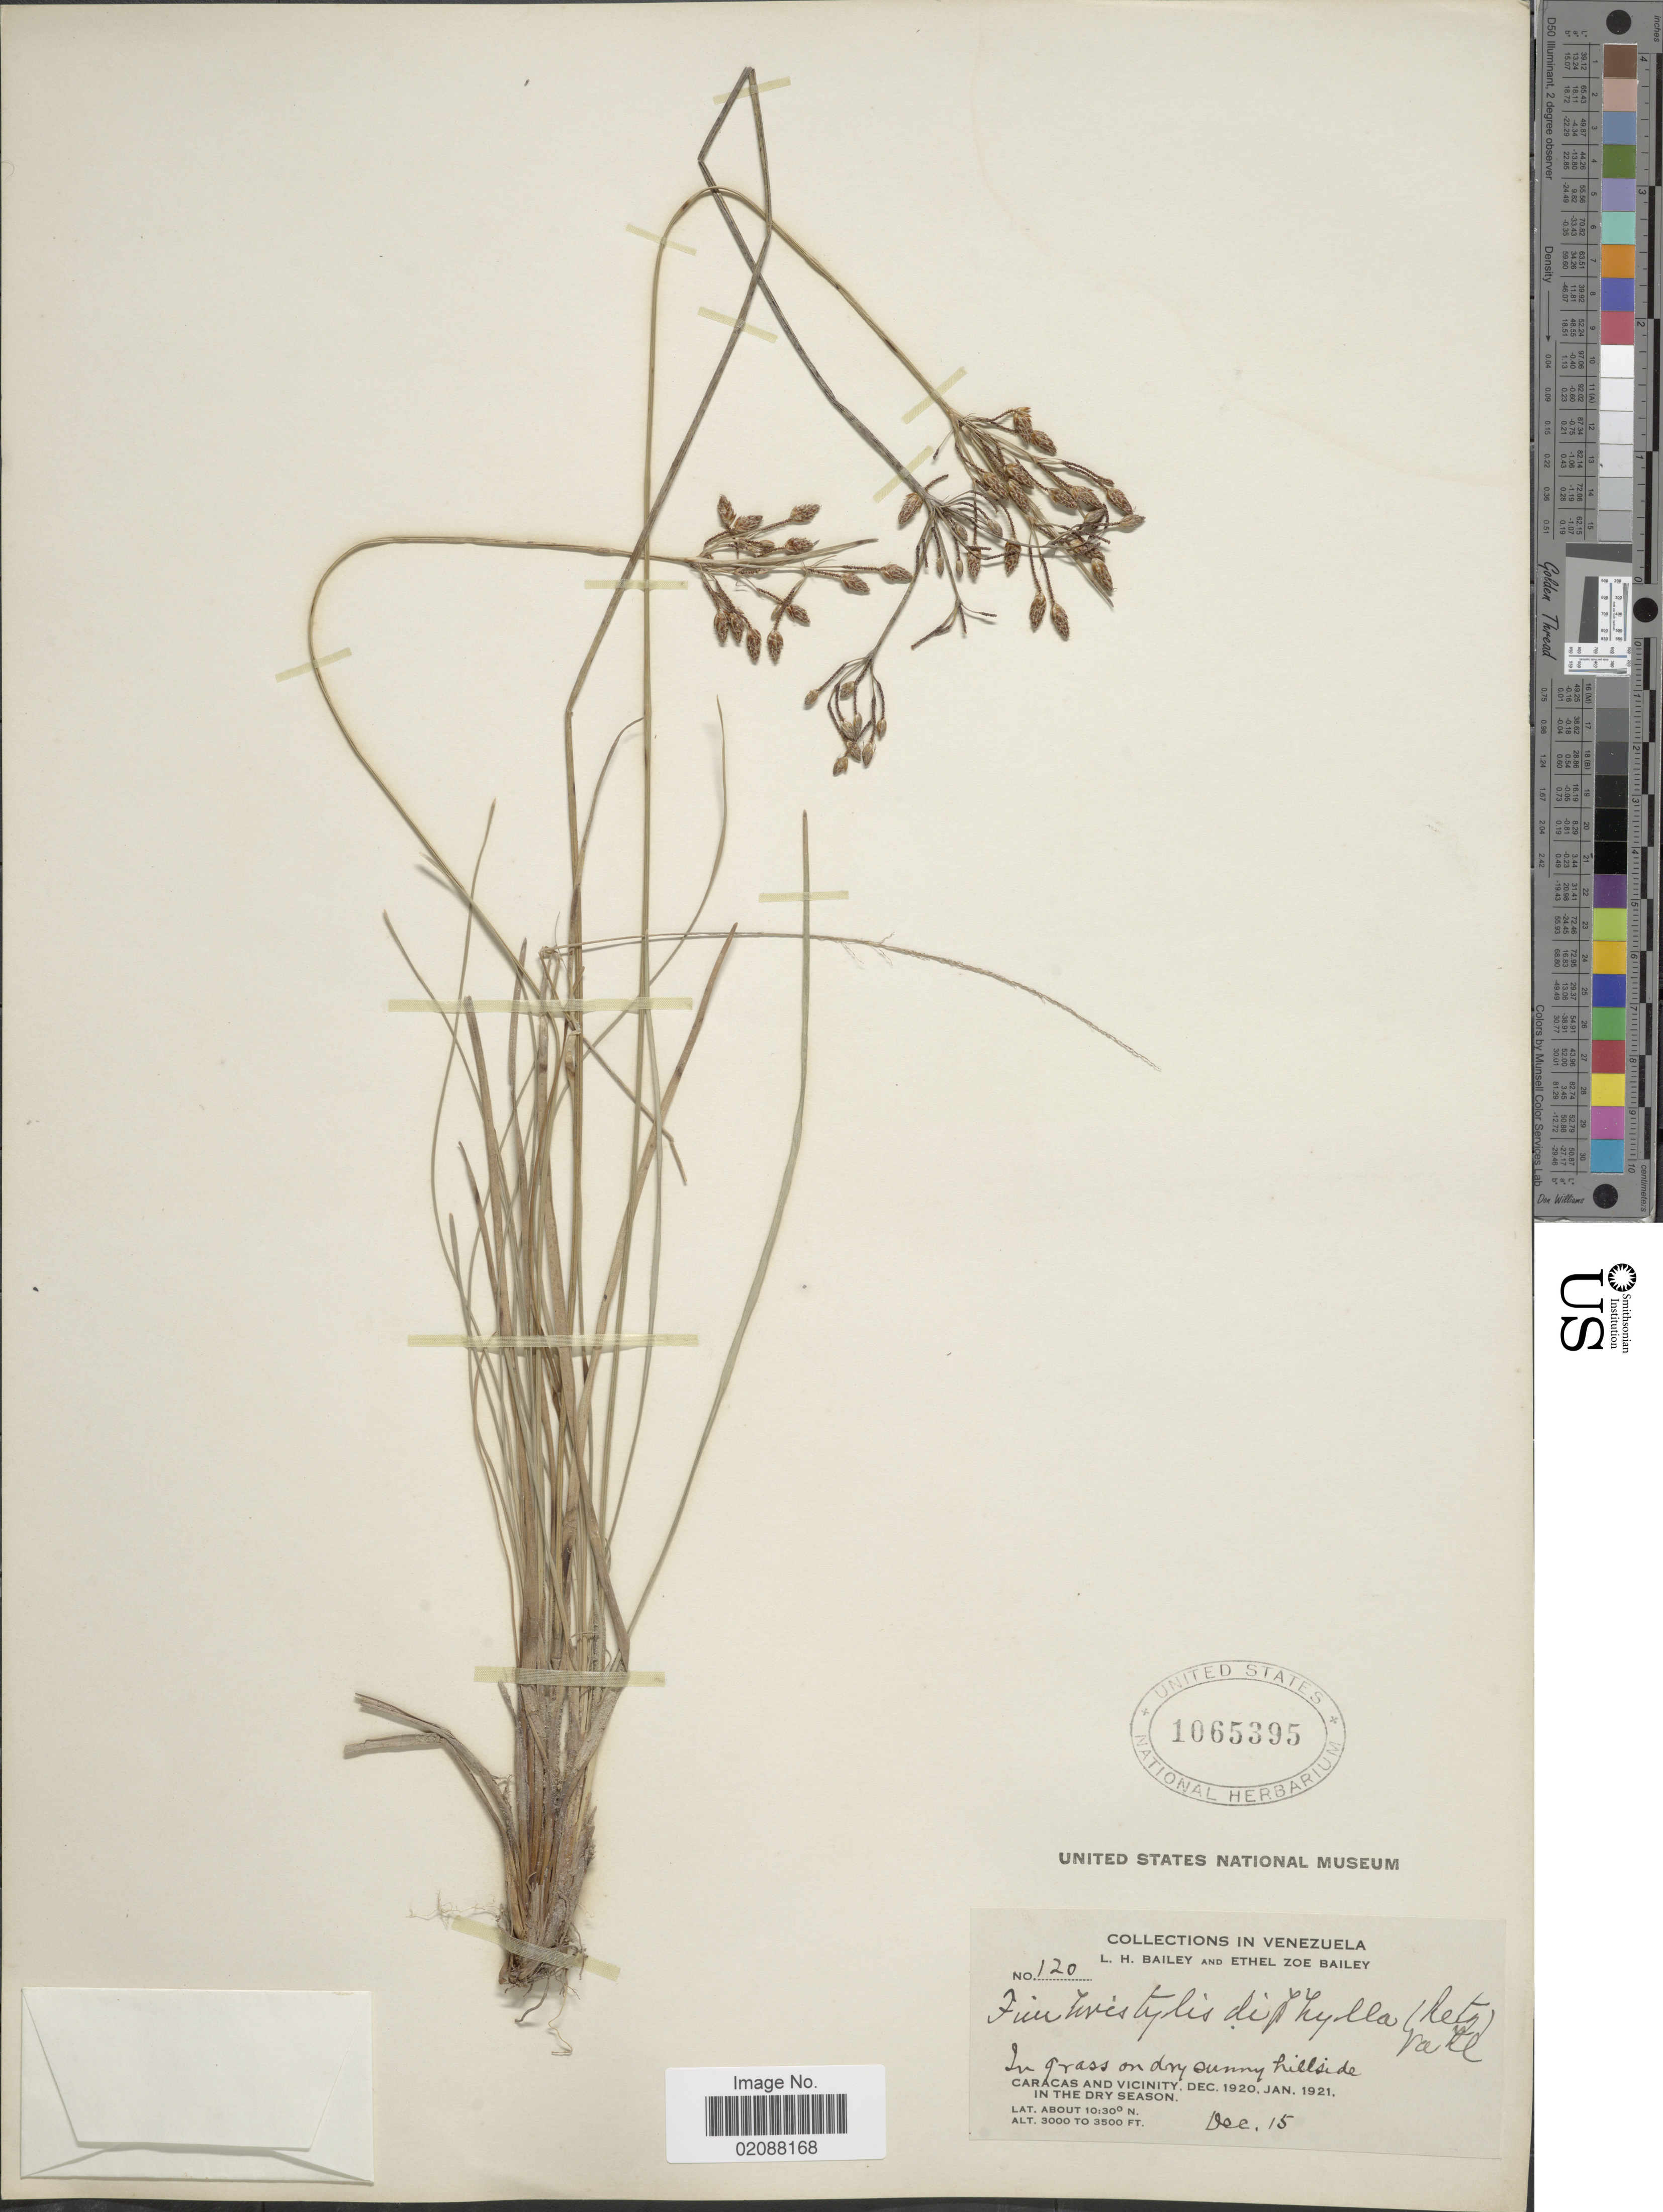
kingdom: Plantae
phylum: Tracheophyta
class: Liliopsida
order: Poales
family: Cyperaceae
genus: Fimbristylis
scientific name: Fimbristylis annua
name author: (All.) Roem. & Schult.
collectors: L. H. Bailey & E. Z. Bailey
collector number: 120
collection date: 1920-12-15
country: Venezuela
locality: In grass on dry snny hillside, Caracas and vicinity, in the dry season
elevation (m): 914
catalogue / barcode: US 1065395